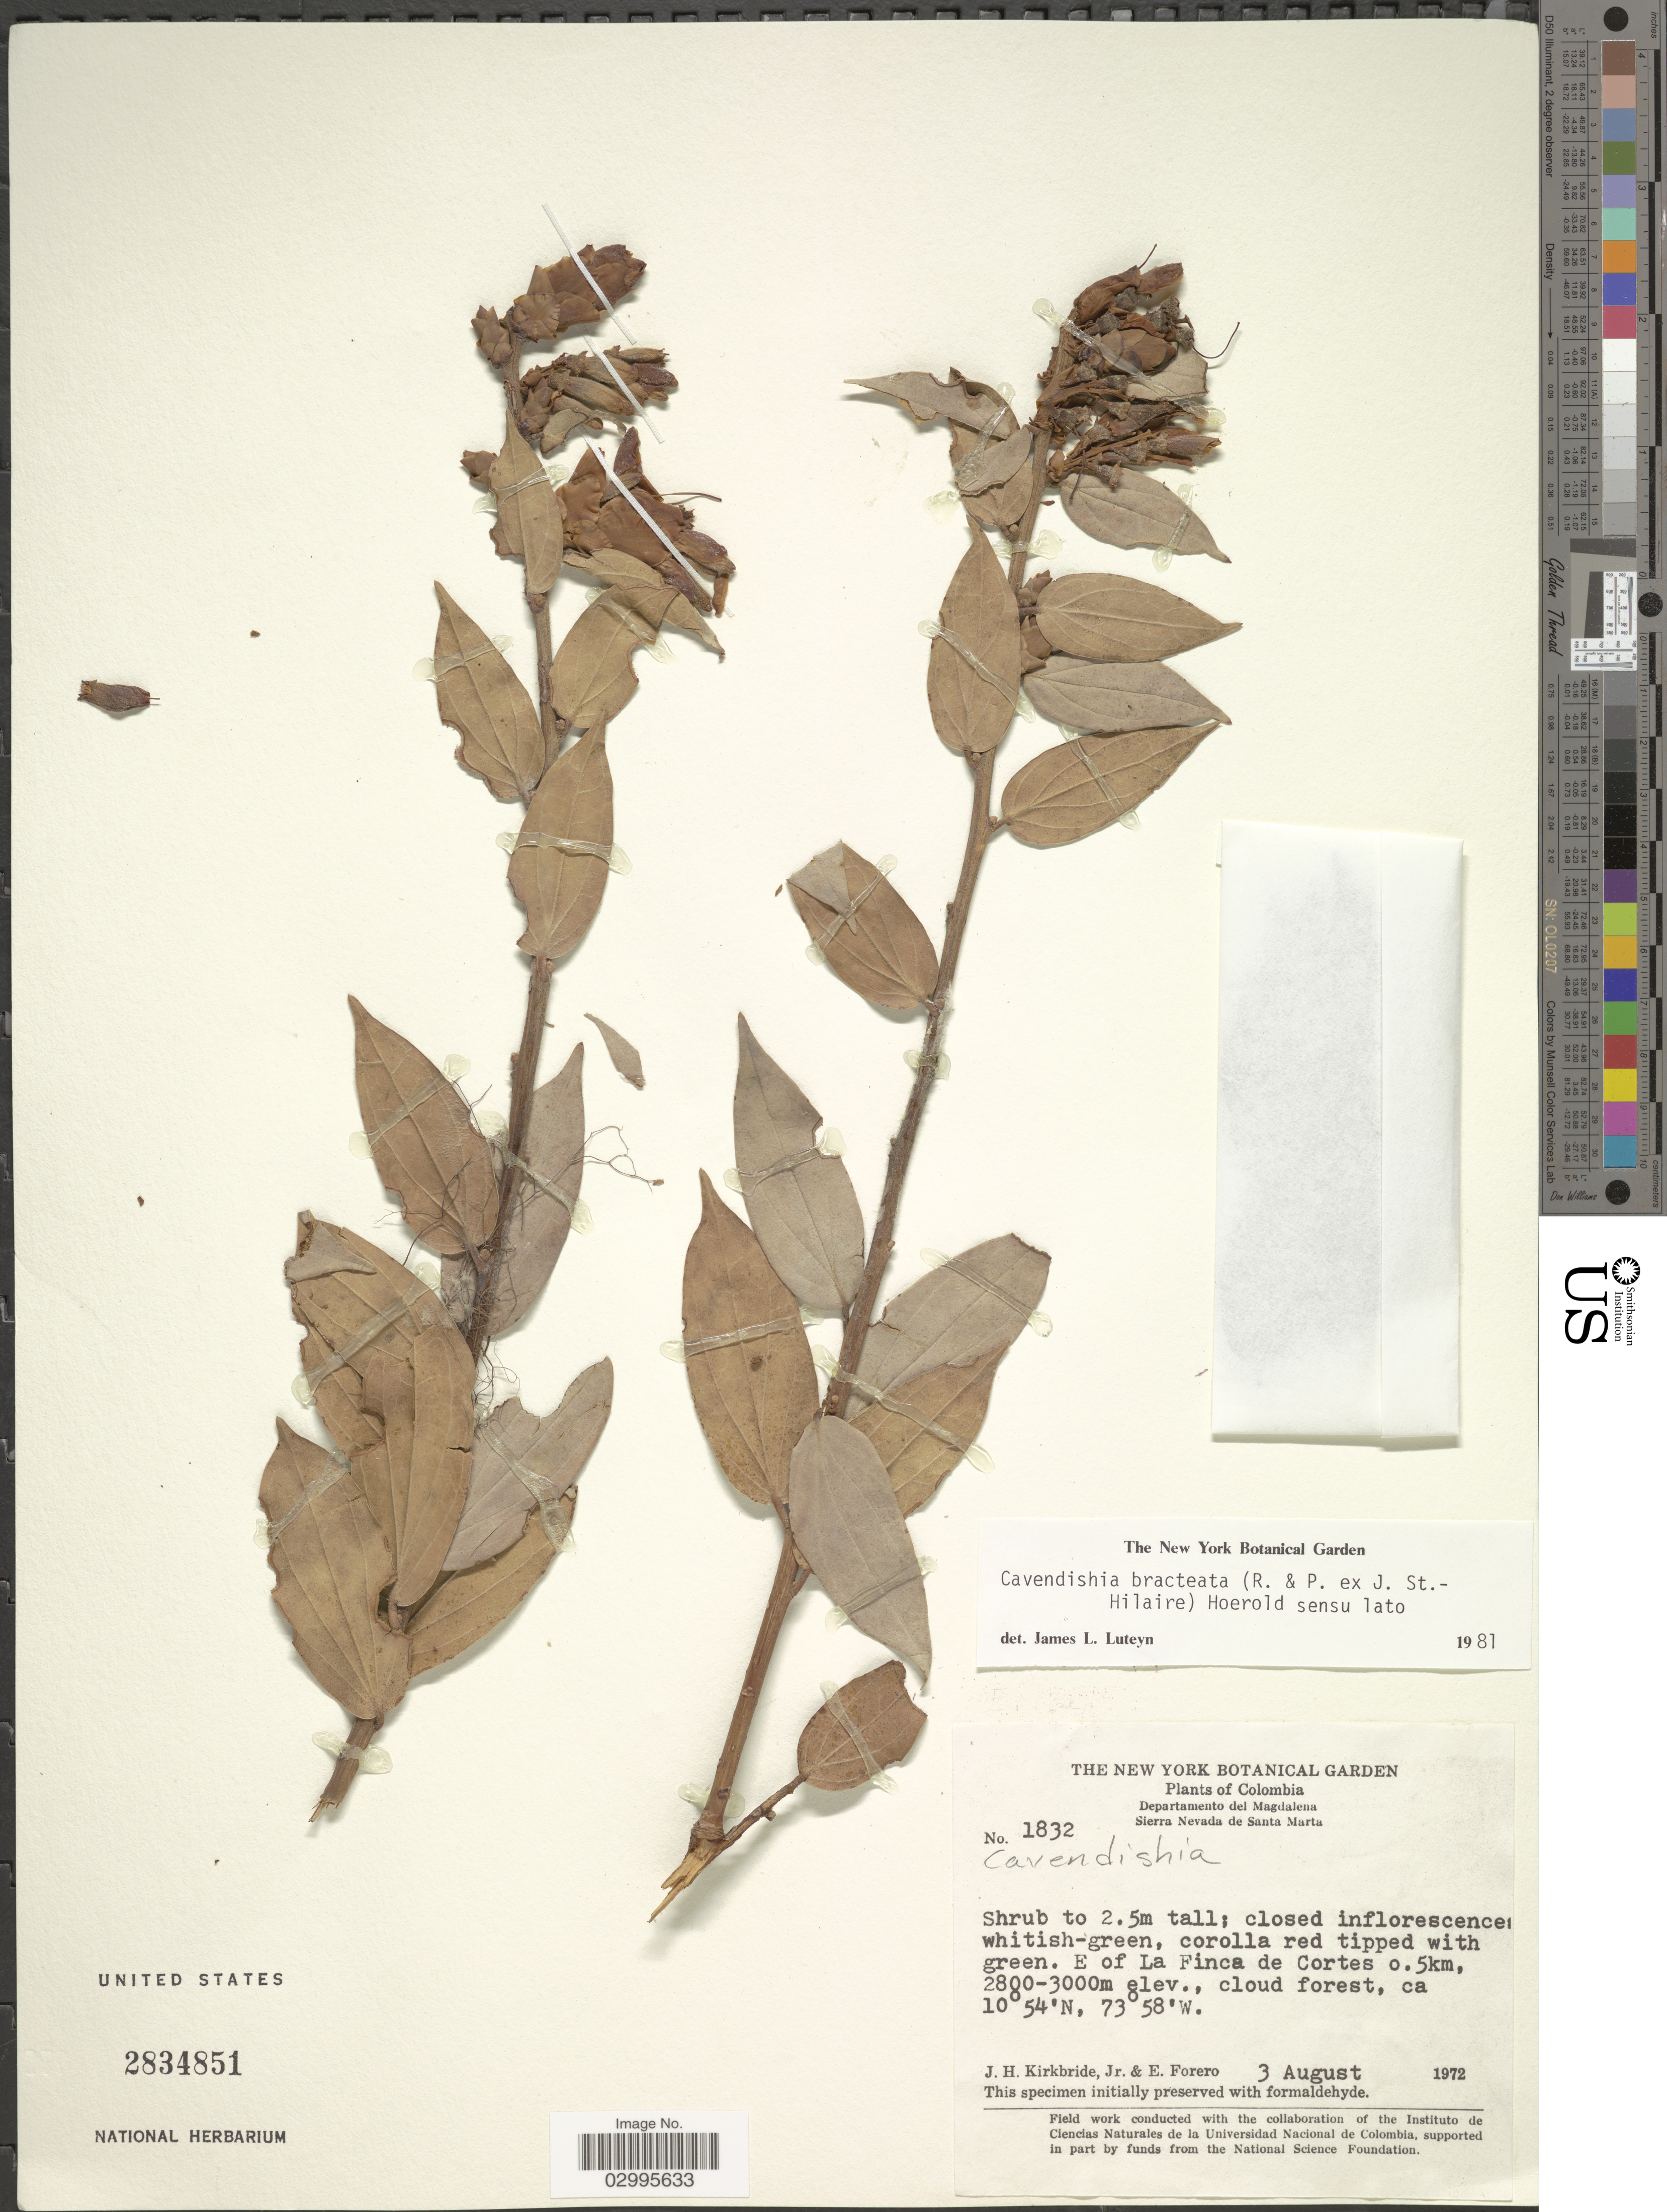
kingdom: Plantae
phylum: Tracheophyta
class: Magnoliopsida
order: Ericales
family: Ericaceae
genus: Cavendishia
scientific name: Cavendishia bracteata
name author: (Ruiz & Pav. ex J. St.-Hil.) Hoerold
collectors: J. H. Kirkbride & E. Forero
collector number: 1832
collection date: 1972-08-03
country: Colombia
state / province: Magdalena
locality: Departamento del Magdalena, Sierra Nevada de Santa Marta. E of La Finca de Cortes 0.5km.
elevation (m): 2800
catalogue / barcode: US 2834851